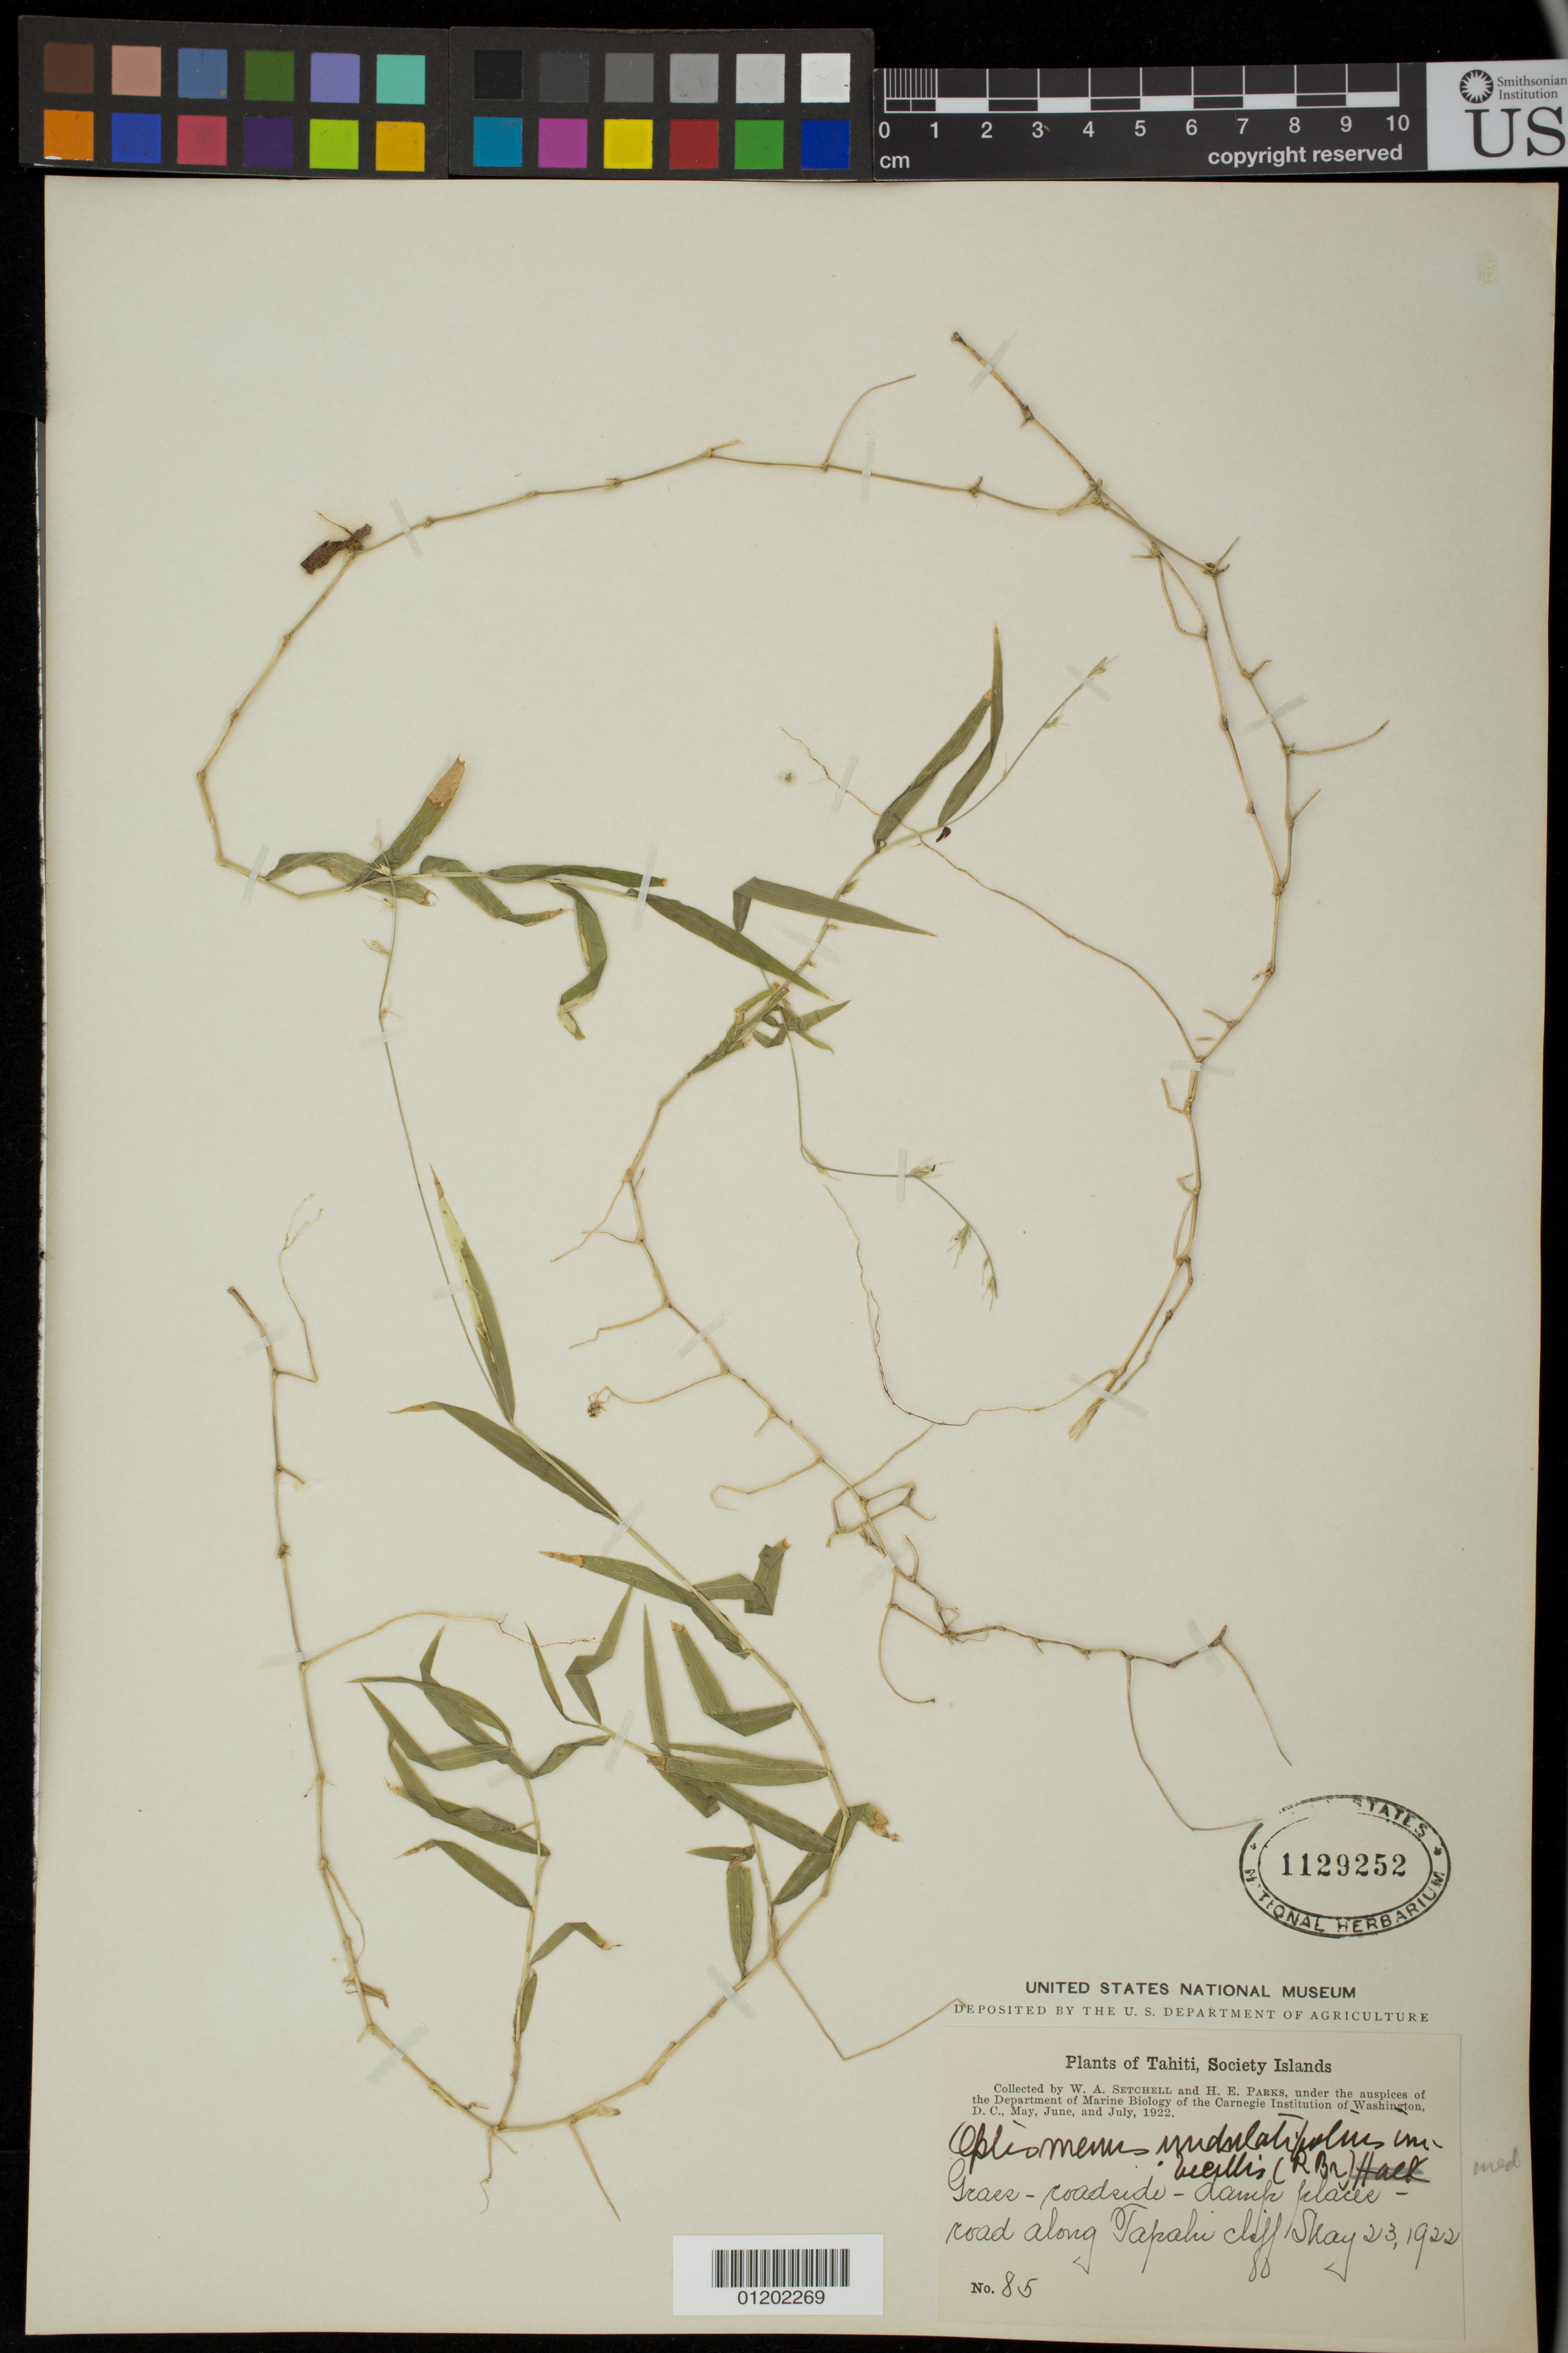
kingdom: Plantae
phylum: Tracheophyta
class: Liliopsida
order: Poales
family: Poaceae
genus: Oplismenus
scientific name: Oplismenus undulatifolius var. imbecilis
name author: (R. Br.) Hack.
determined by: Poaceae Reorganization Project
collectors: W. Setchell & H. E. Parks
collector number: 85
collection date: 1922-05-23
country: French Polynesia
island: Tahiti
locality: Road along Tapalu cliff.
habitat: Dark place, roadside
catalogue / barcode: US 1129252